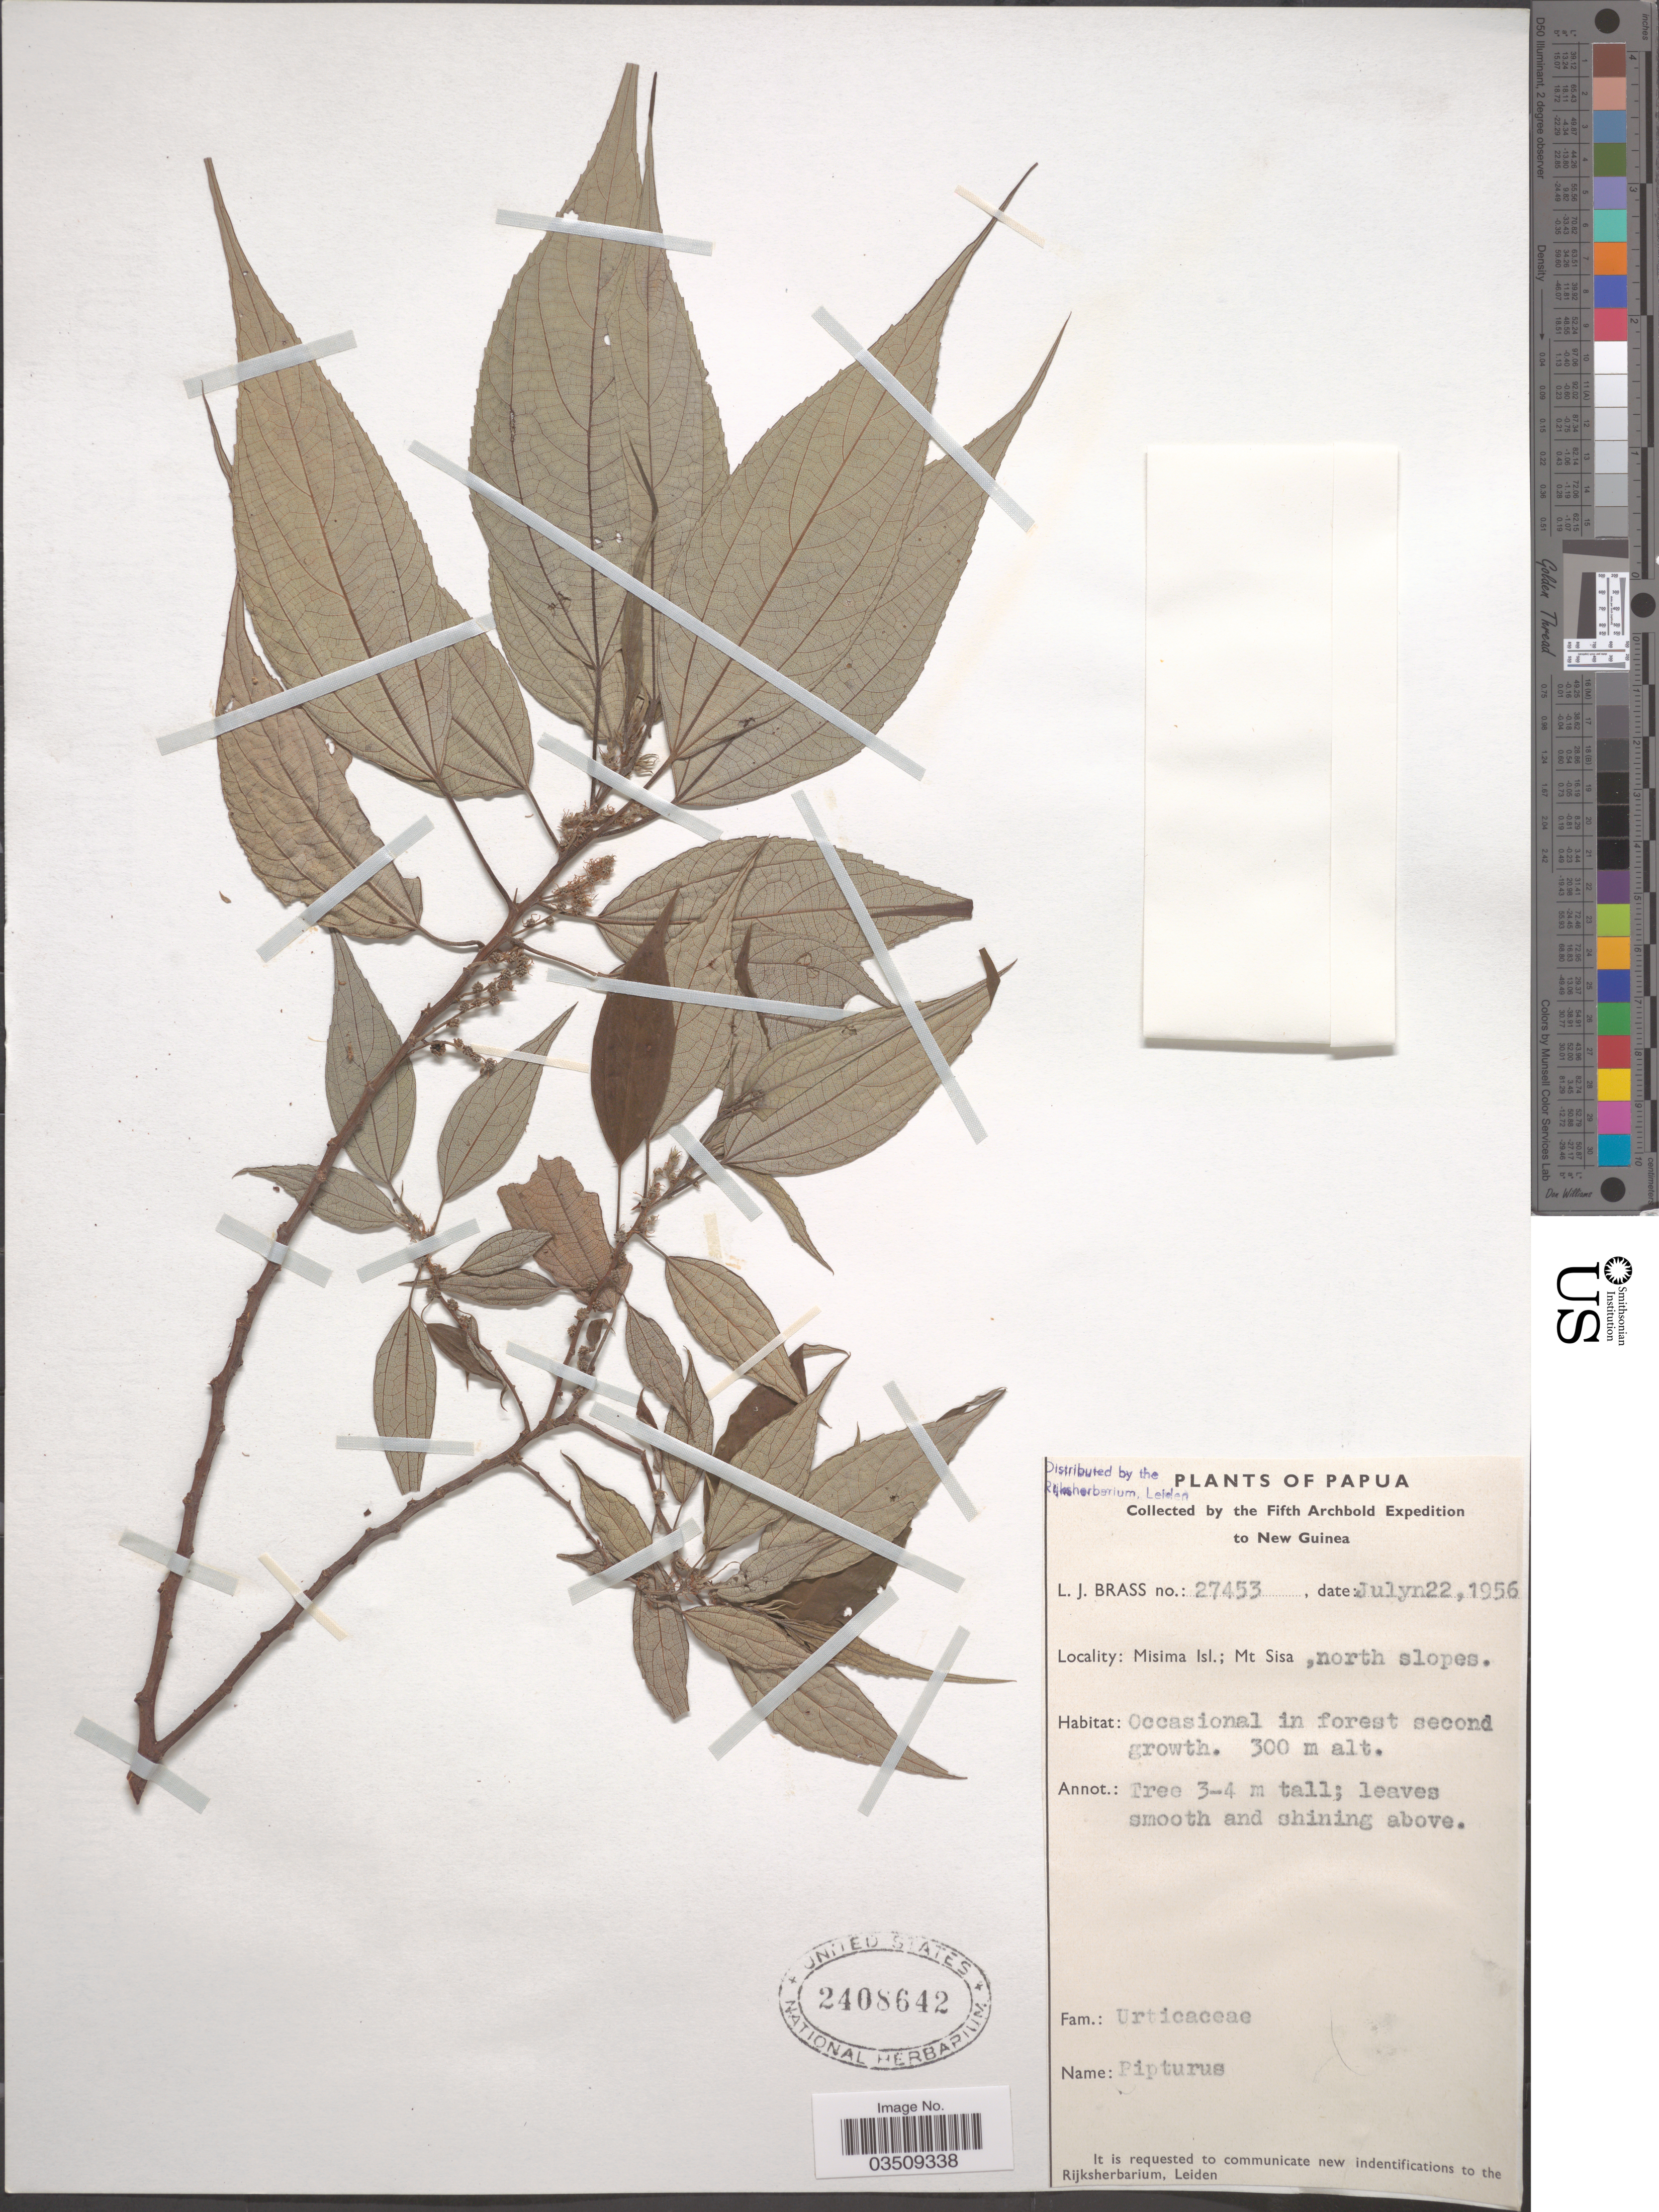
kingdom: Plantae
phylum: Tracheophyta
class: Magnoliopsida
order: Rosales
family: Urticaceae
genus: Pipturus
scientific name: Pipturus sp.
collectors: L. J. Brass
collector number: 27453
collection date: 1956-07-22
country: Papua New Guinea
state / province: Milne Bay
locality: Misima Isl.; Mt Sisa, north slopes.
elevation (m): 300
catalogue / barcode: US 2408642